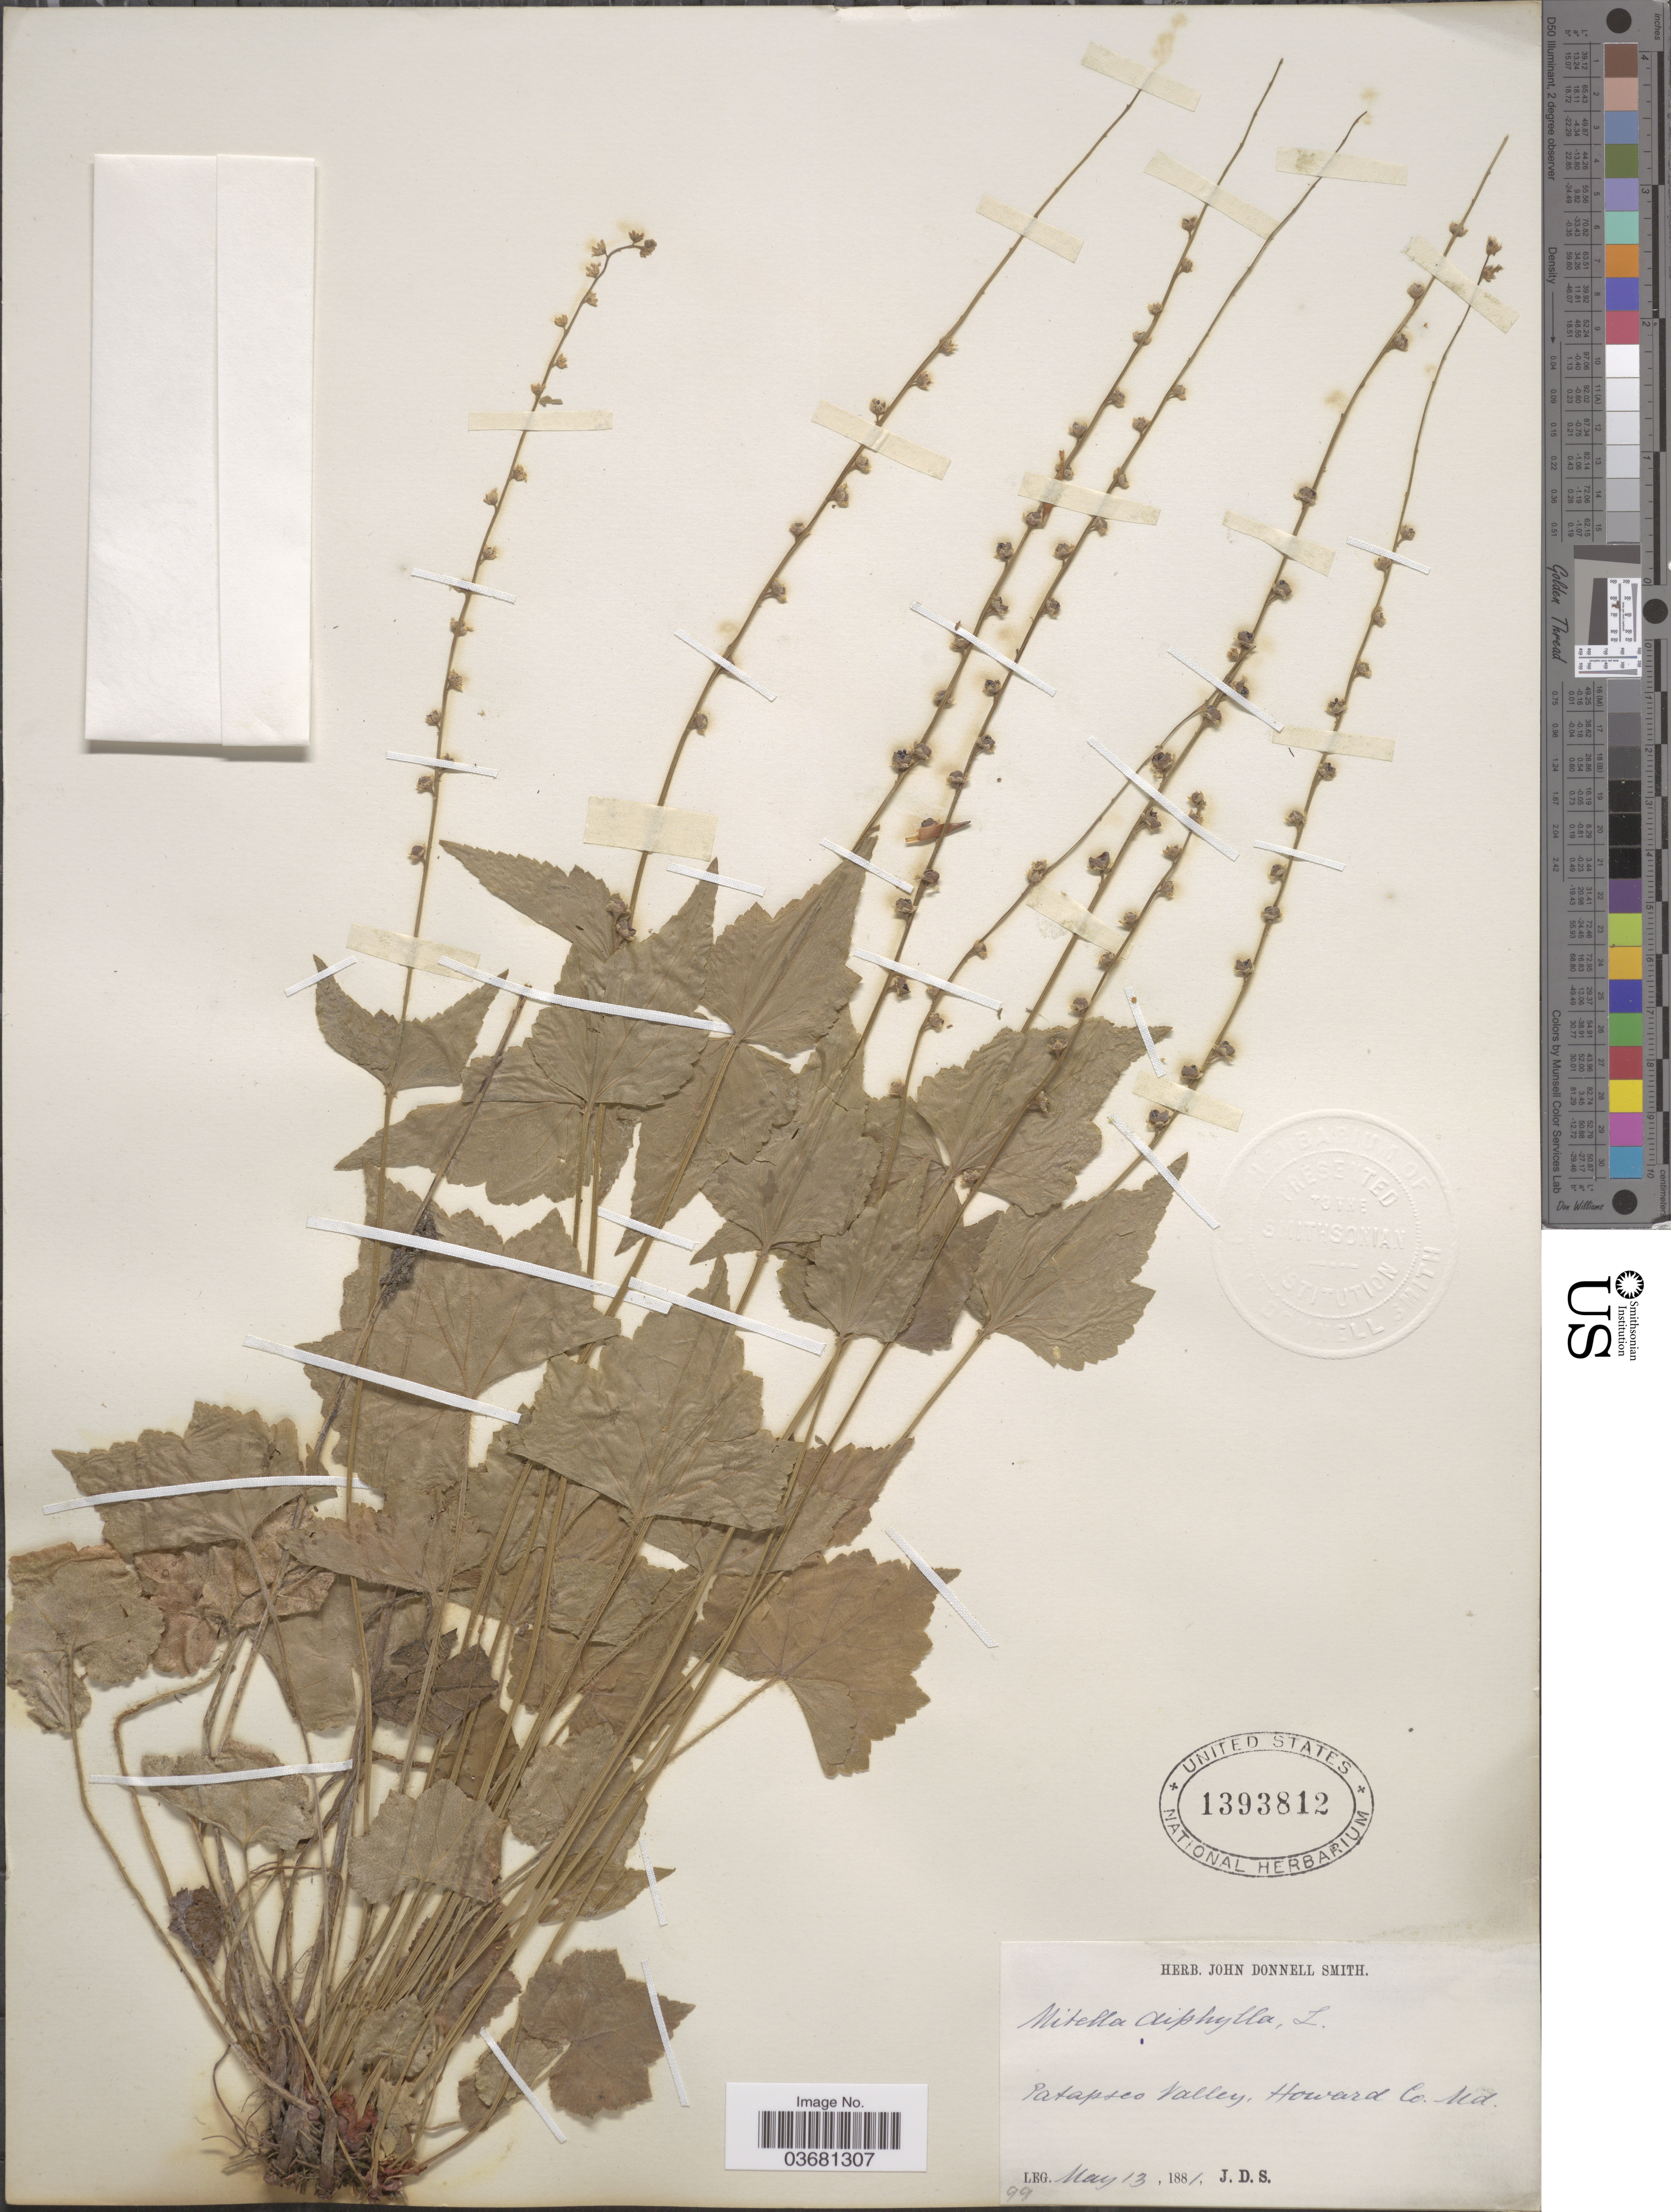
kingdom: Plantae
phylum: Tracheophyta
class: Magnoliopsida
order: Saxifragales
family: Saxifragaceae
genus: Mitella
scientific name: Mitella diphylla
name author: L.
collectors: J. Donnell Smith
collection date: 1881-05-13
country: United States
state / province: Maryland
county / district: Howard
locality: Patapsco Valley, Howard Co.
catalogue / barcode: US 1393812